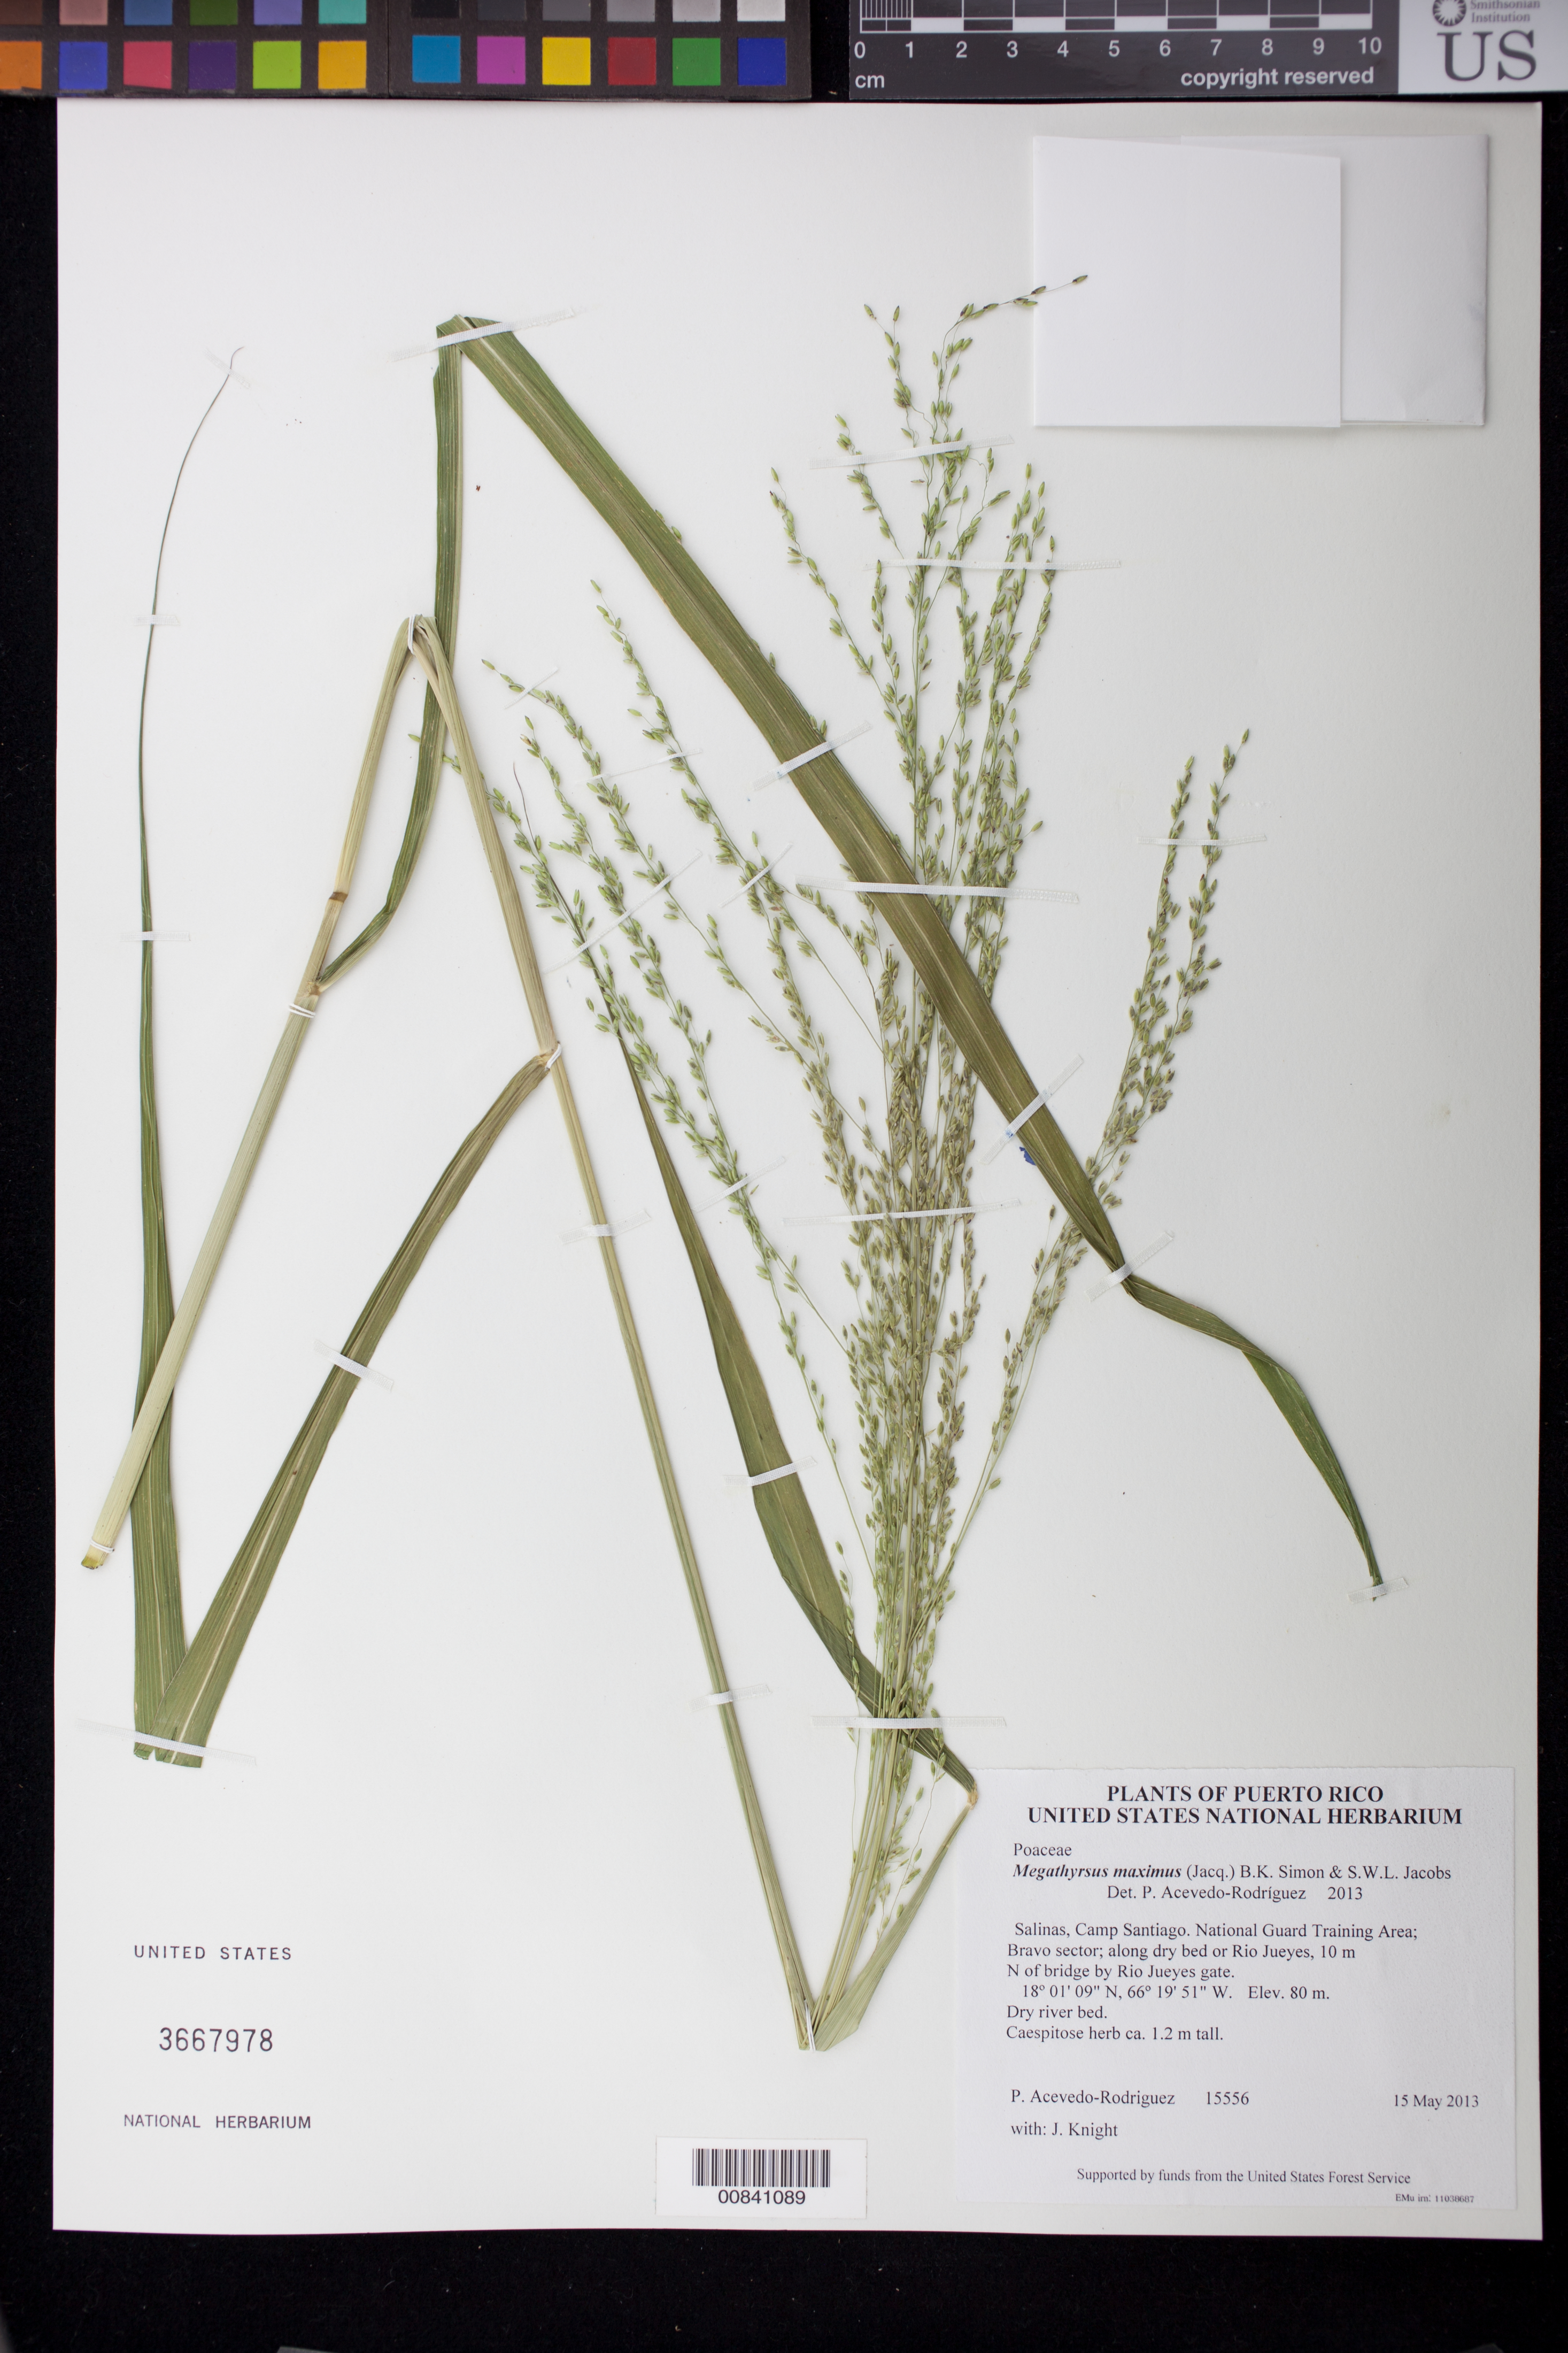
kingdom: Plantae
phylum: Tracheophyta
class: Liliopsida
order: Poales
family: Poaceae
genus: Megathyrsus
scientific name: Megathyrsus maximus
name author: (Jacq.) B.K. Simon & S.W.L. Jacobs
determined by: Acevedo-Rodríguez, P., (BOT), Smithsonian Institution - National Museum of Natural History (UNITED STATES)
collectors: P. Acevedo-Rodr. & J. Knight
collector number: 15556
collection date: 2013-05-15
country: Puerto Rico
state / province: Salinas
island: Puerto Rico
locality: Camp Santiago. National Guard Training Area; Bravo sector; along dry bed or Rio Jueyes, 10 m N of bridge by Rio Jueyes gate.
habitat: Dry river bed.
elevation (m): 80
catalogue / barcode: US 3667978